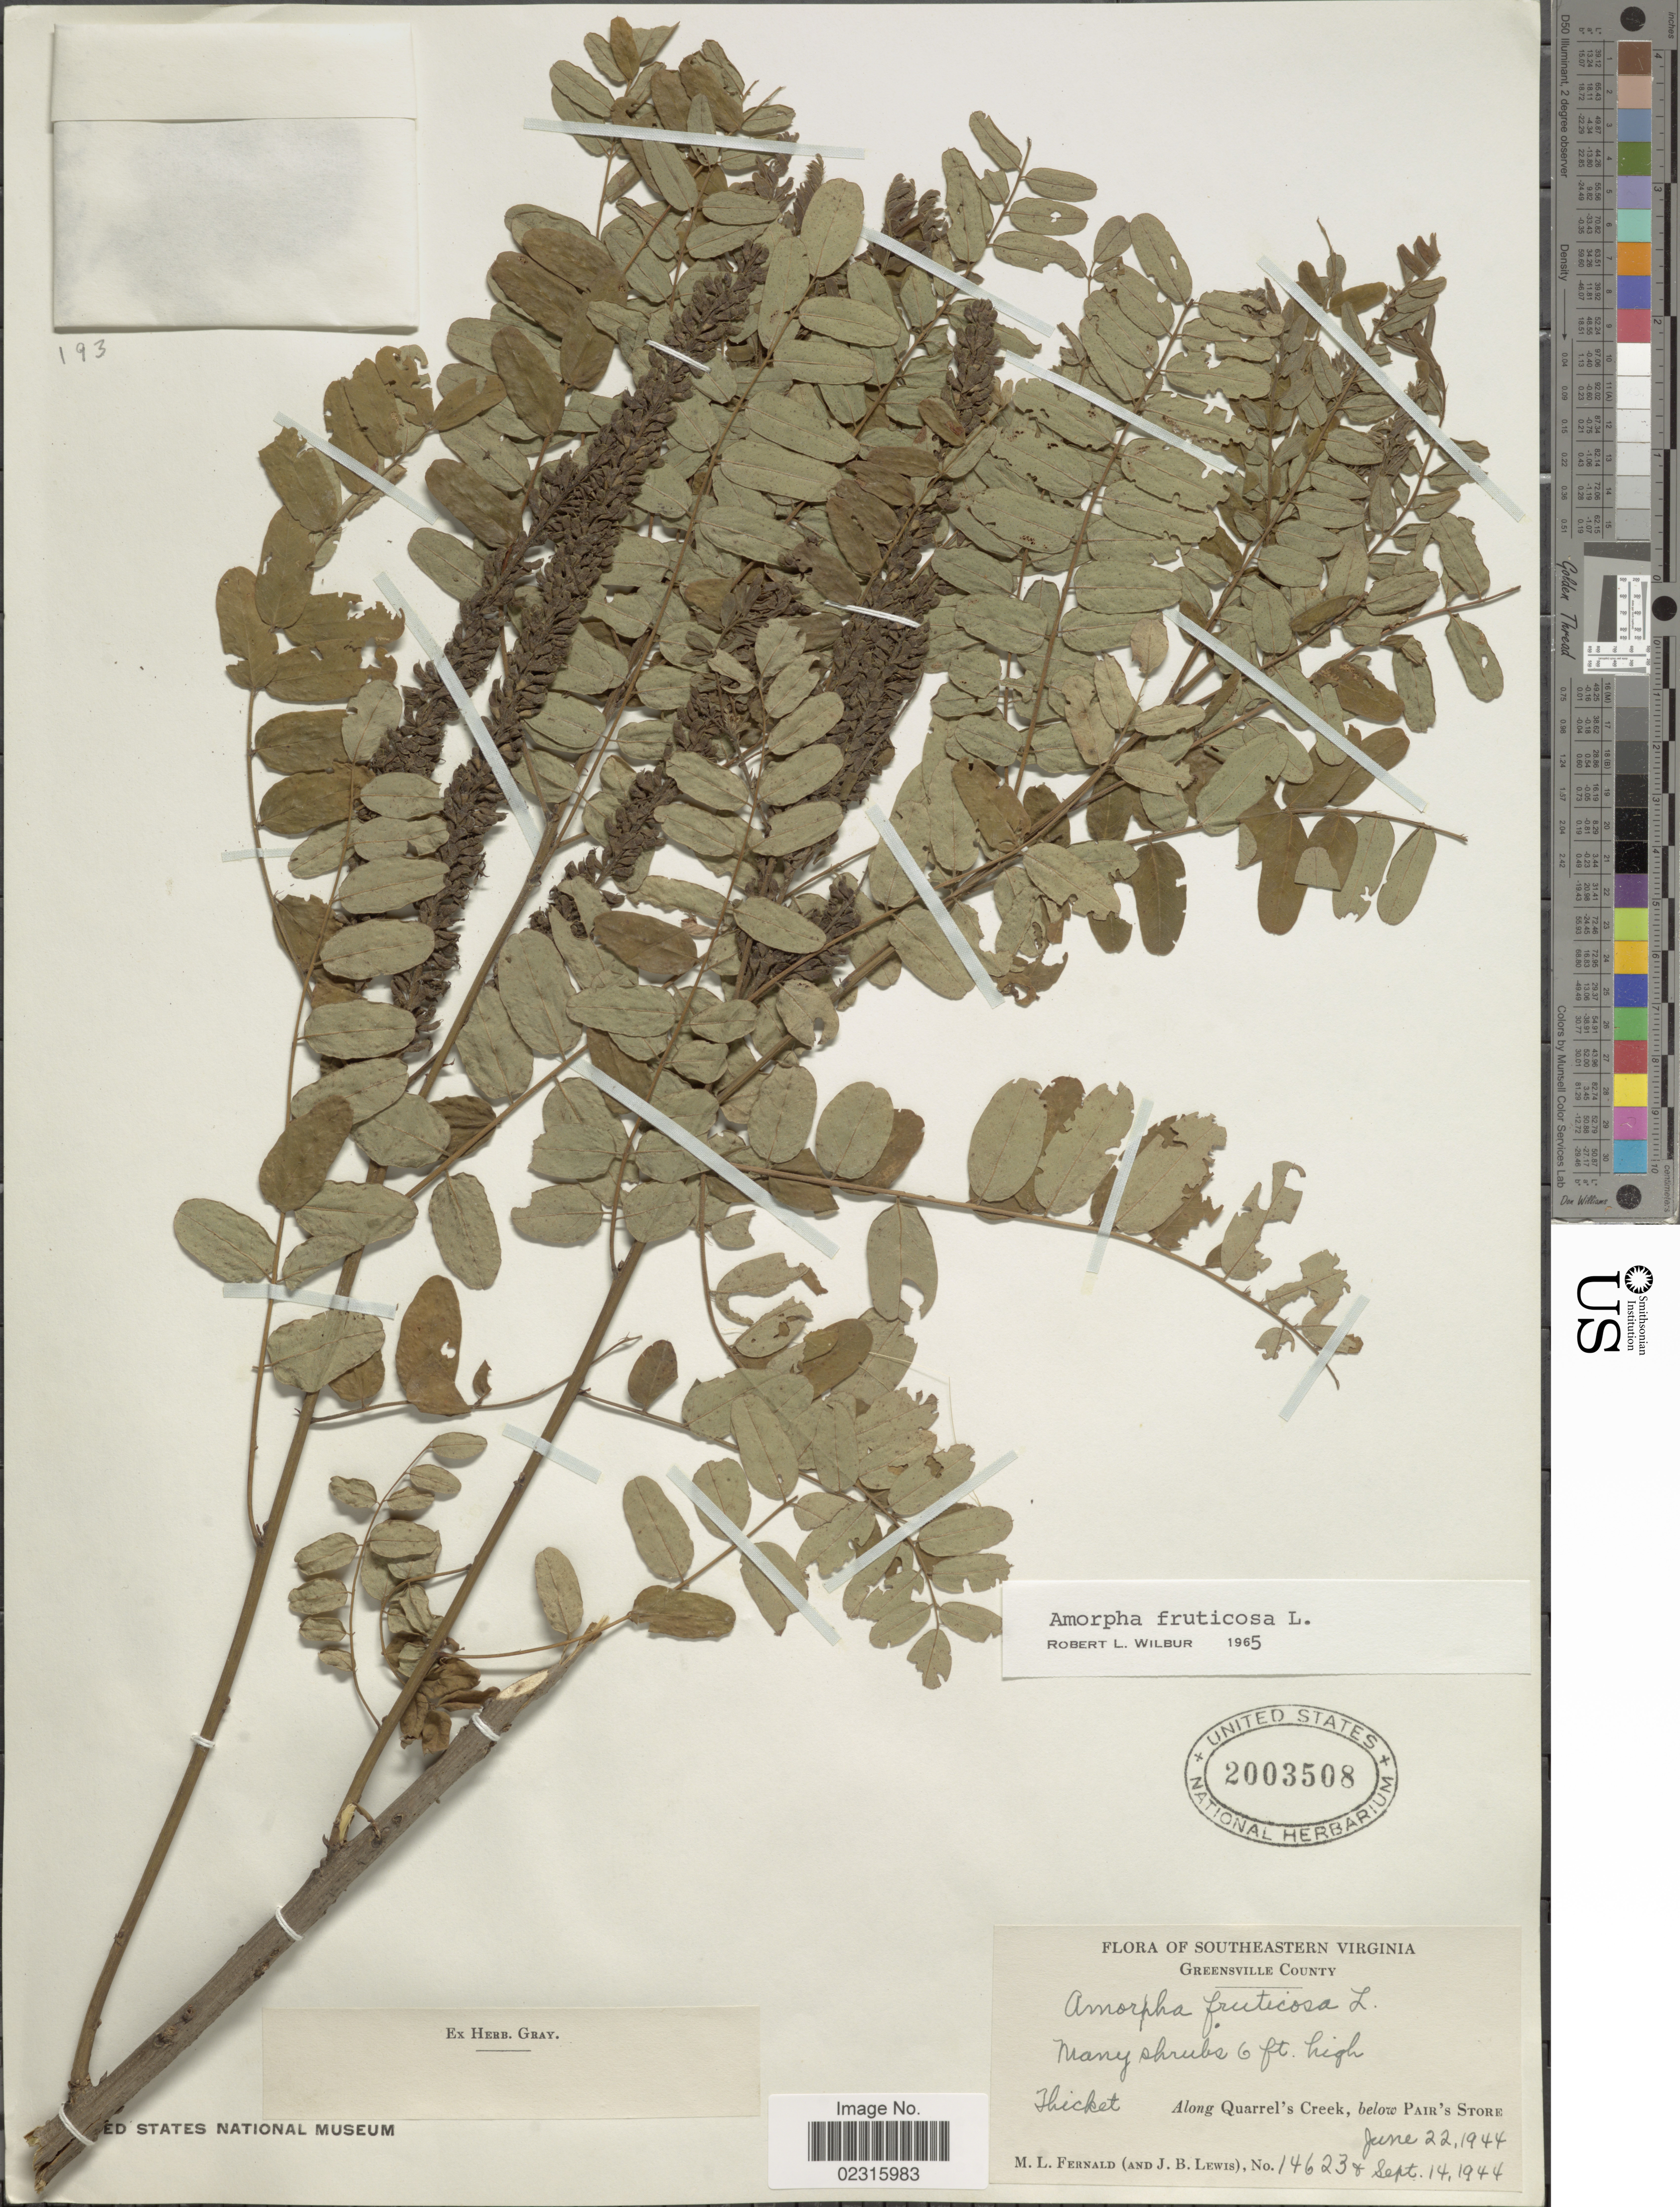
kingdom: Plantae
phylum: Tracheophyta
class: Magnoliopsida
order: Fabales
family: Fabaceae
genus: Amorpha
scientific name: Amorpha fruticosa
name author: L.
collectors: M. L. Fernald & J. B. Lewis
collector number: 14623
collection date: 1944-09-14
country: United States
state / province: Virginia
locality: Southeastern Virginia, thickets, Along Quarrel's Creek, below Pair's Store.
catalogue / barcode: US 2003508